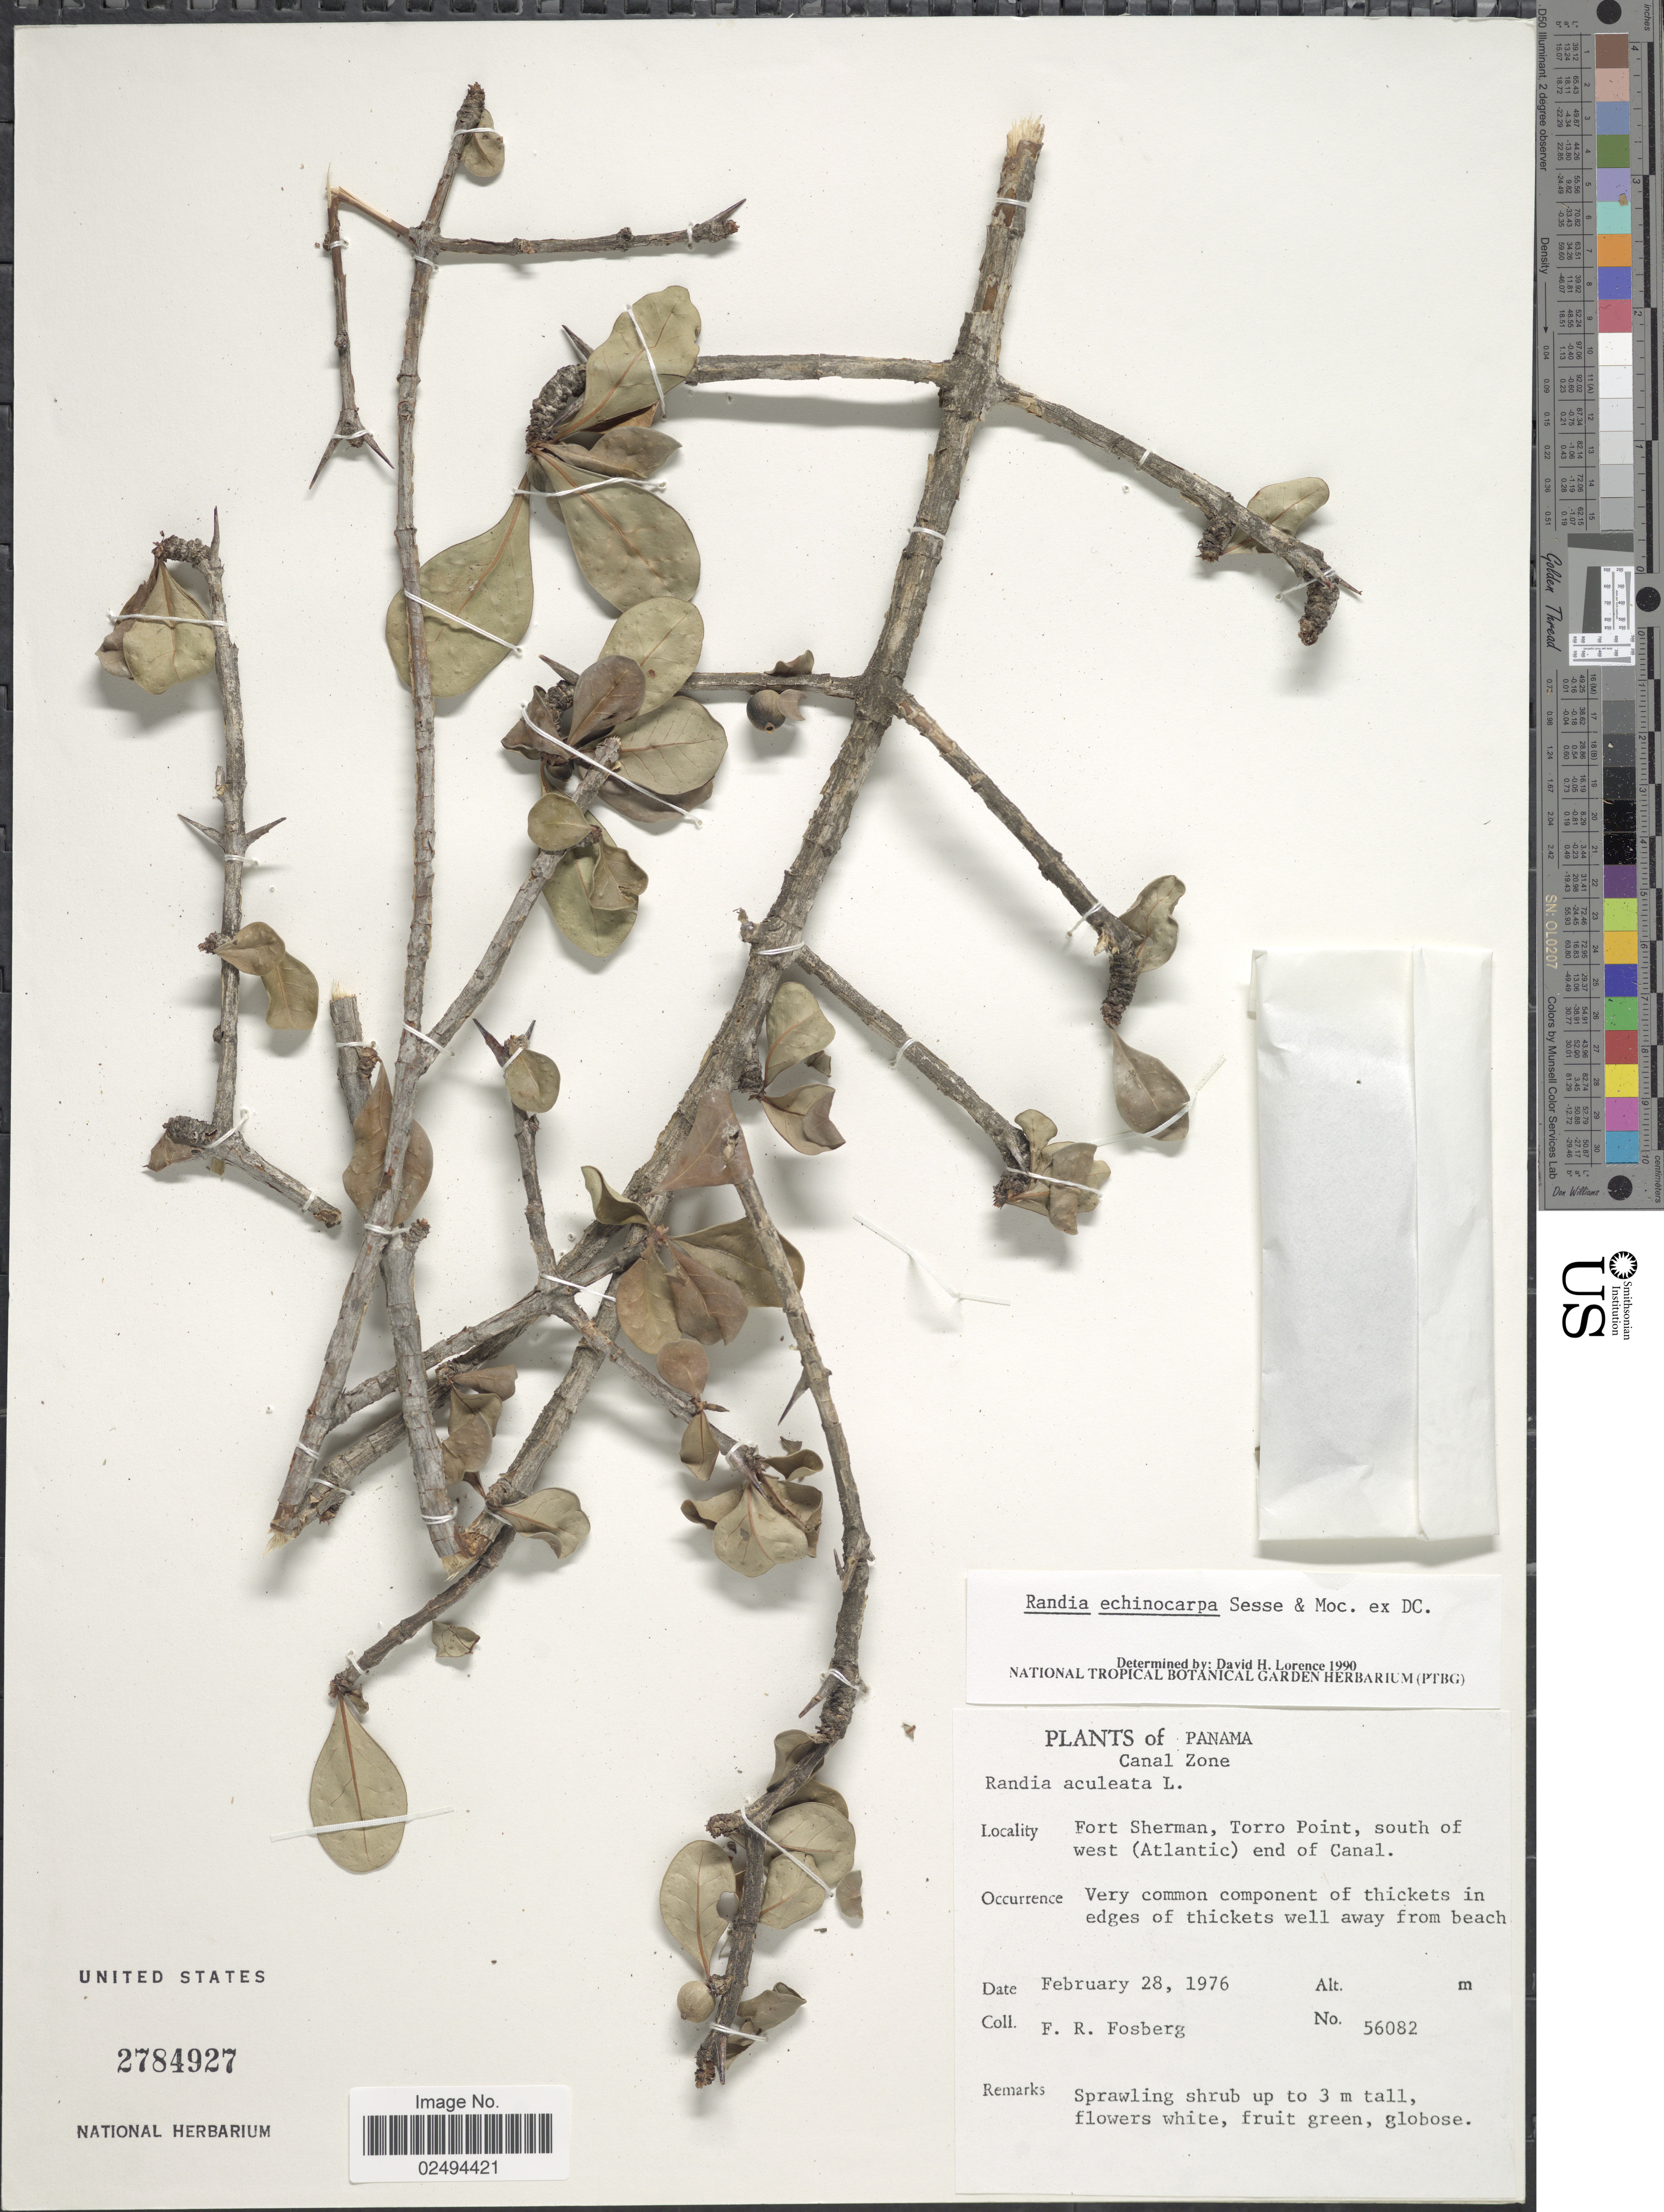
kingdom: Plantae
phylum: Tracheophyta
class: Magnoliopsida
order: Gentianales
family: Rubiaceae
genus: Randia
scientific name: Randia aculeata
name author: L.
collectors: F. R. Fosberg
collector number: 56082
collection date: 1976-02-28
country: Panama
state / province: Colón / Panamá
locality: Canal Zone. Fort Sherman, Torro Point, south of west (Atlantic) end of Canal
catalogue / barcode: US 2784927